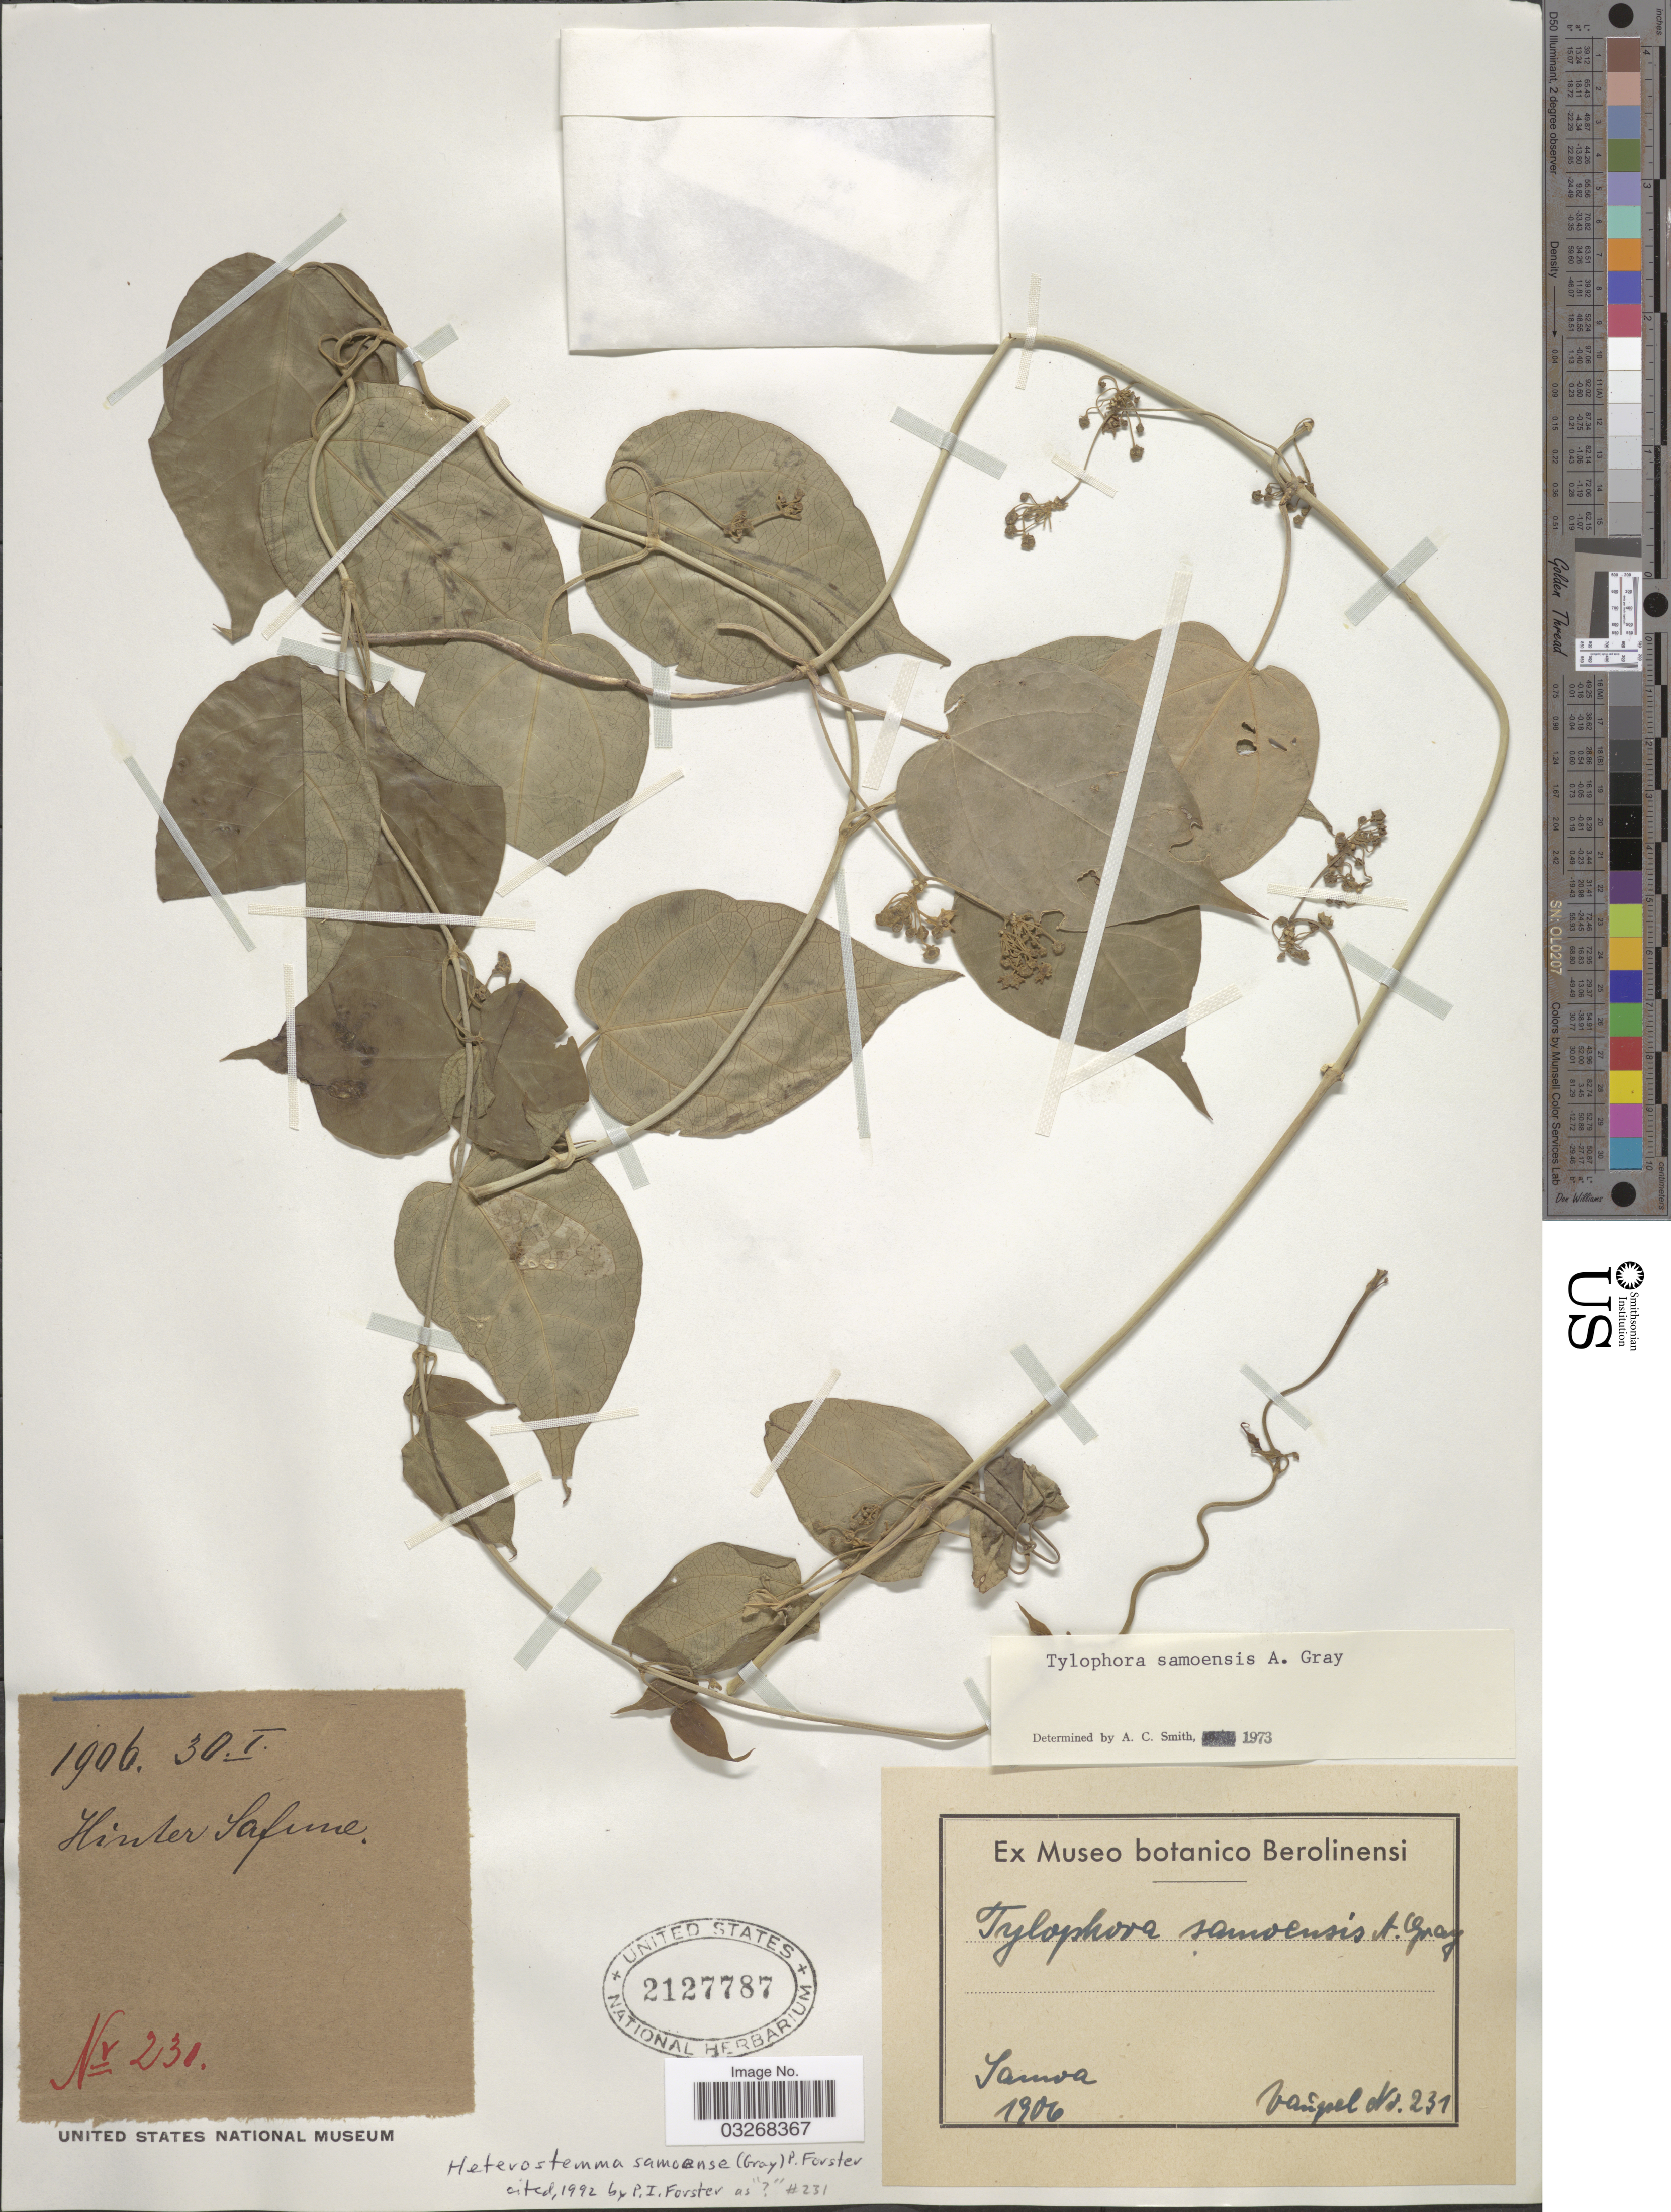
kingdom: Plantae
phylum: Tracheophyta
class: Magnoliopsida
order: Gentianales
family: Apocynaceae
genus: Heterostemma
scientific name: Heterostemma samoense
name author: (A. Gray) P.I. Forst.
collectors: Vaupel, --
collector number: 231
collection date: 1906-01-30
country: Samoa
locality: Hinter Safune. Samoa.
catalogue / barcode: US 2127787